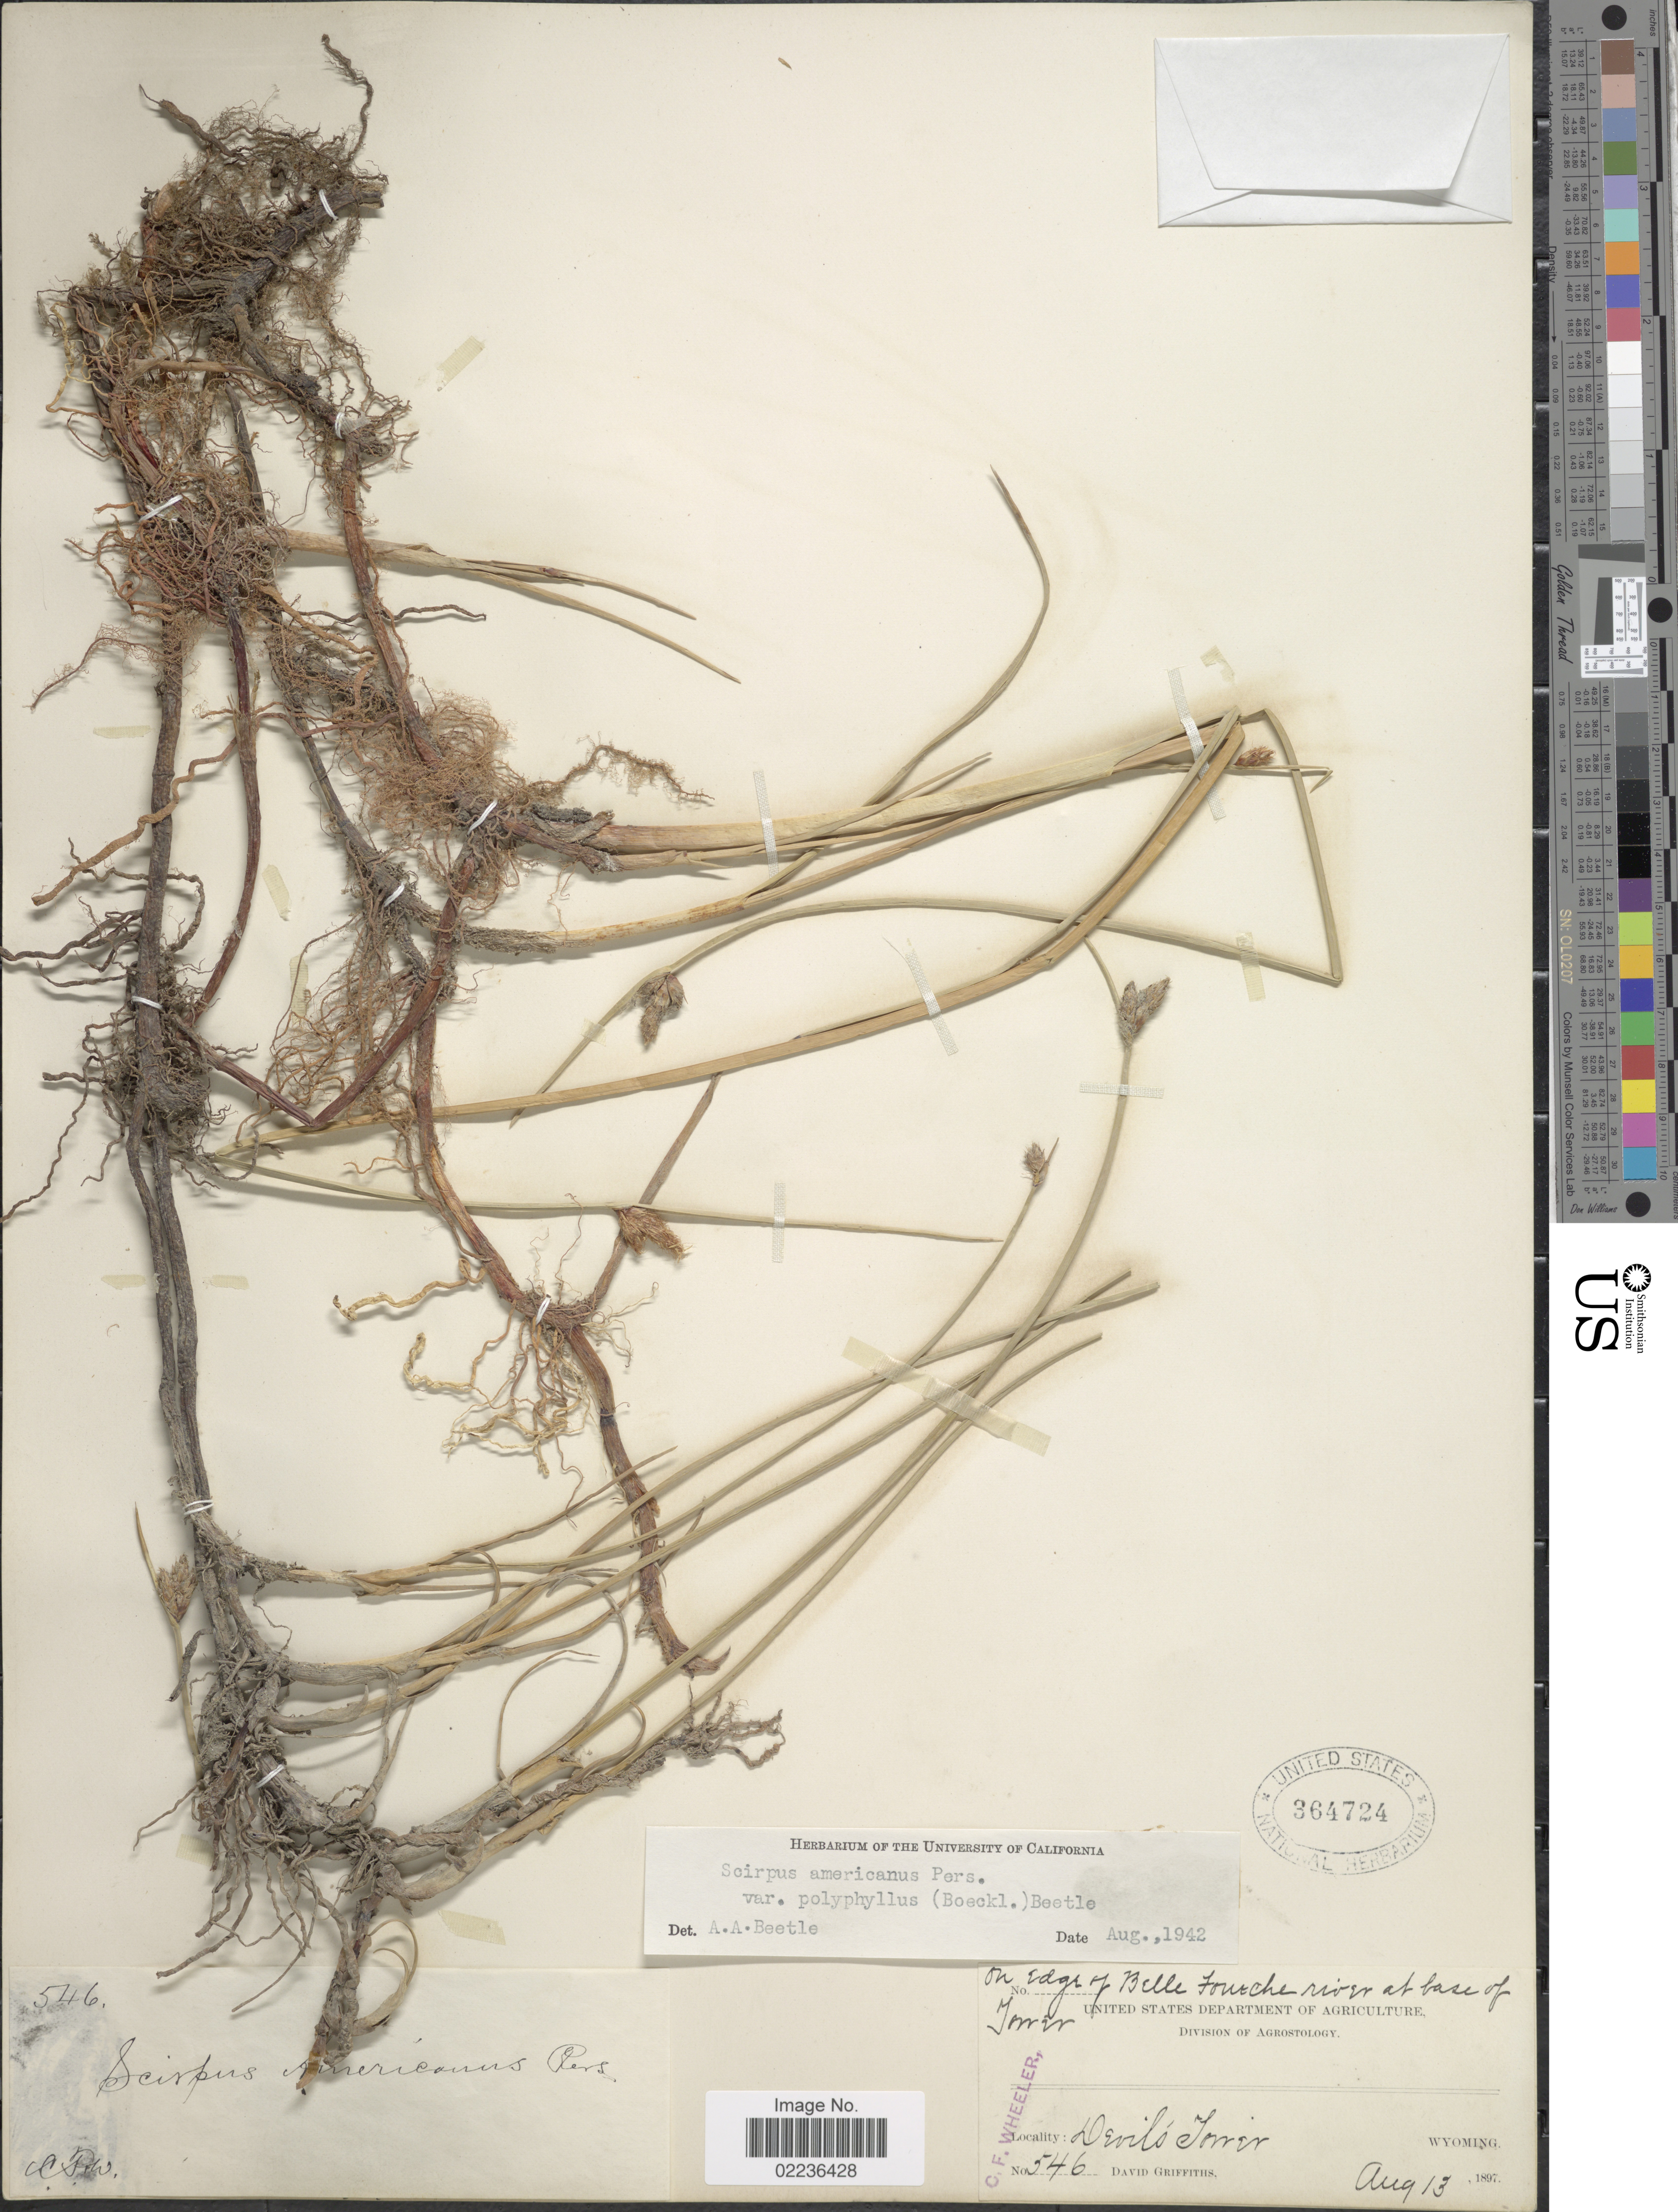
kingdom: Plantae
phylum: Tracheophyta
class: Liliopsida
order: Poales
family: Cyperaceae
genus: Schoenoplectus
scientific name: Schoenoplectus pungens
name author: (Vahl) Palla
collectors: D. Griffiths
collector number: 546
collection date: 1897-08-13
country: United States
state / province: Wyoming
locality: Devil's Tower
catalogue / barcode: US 364724